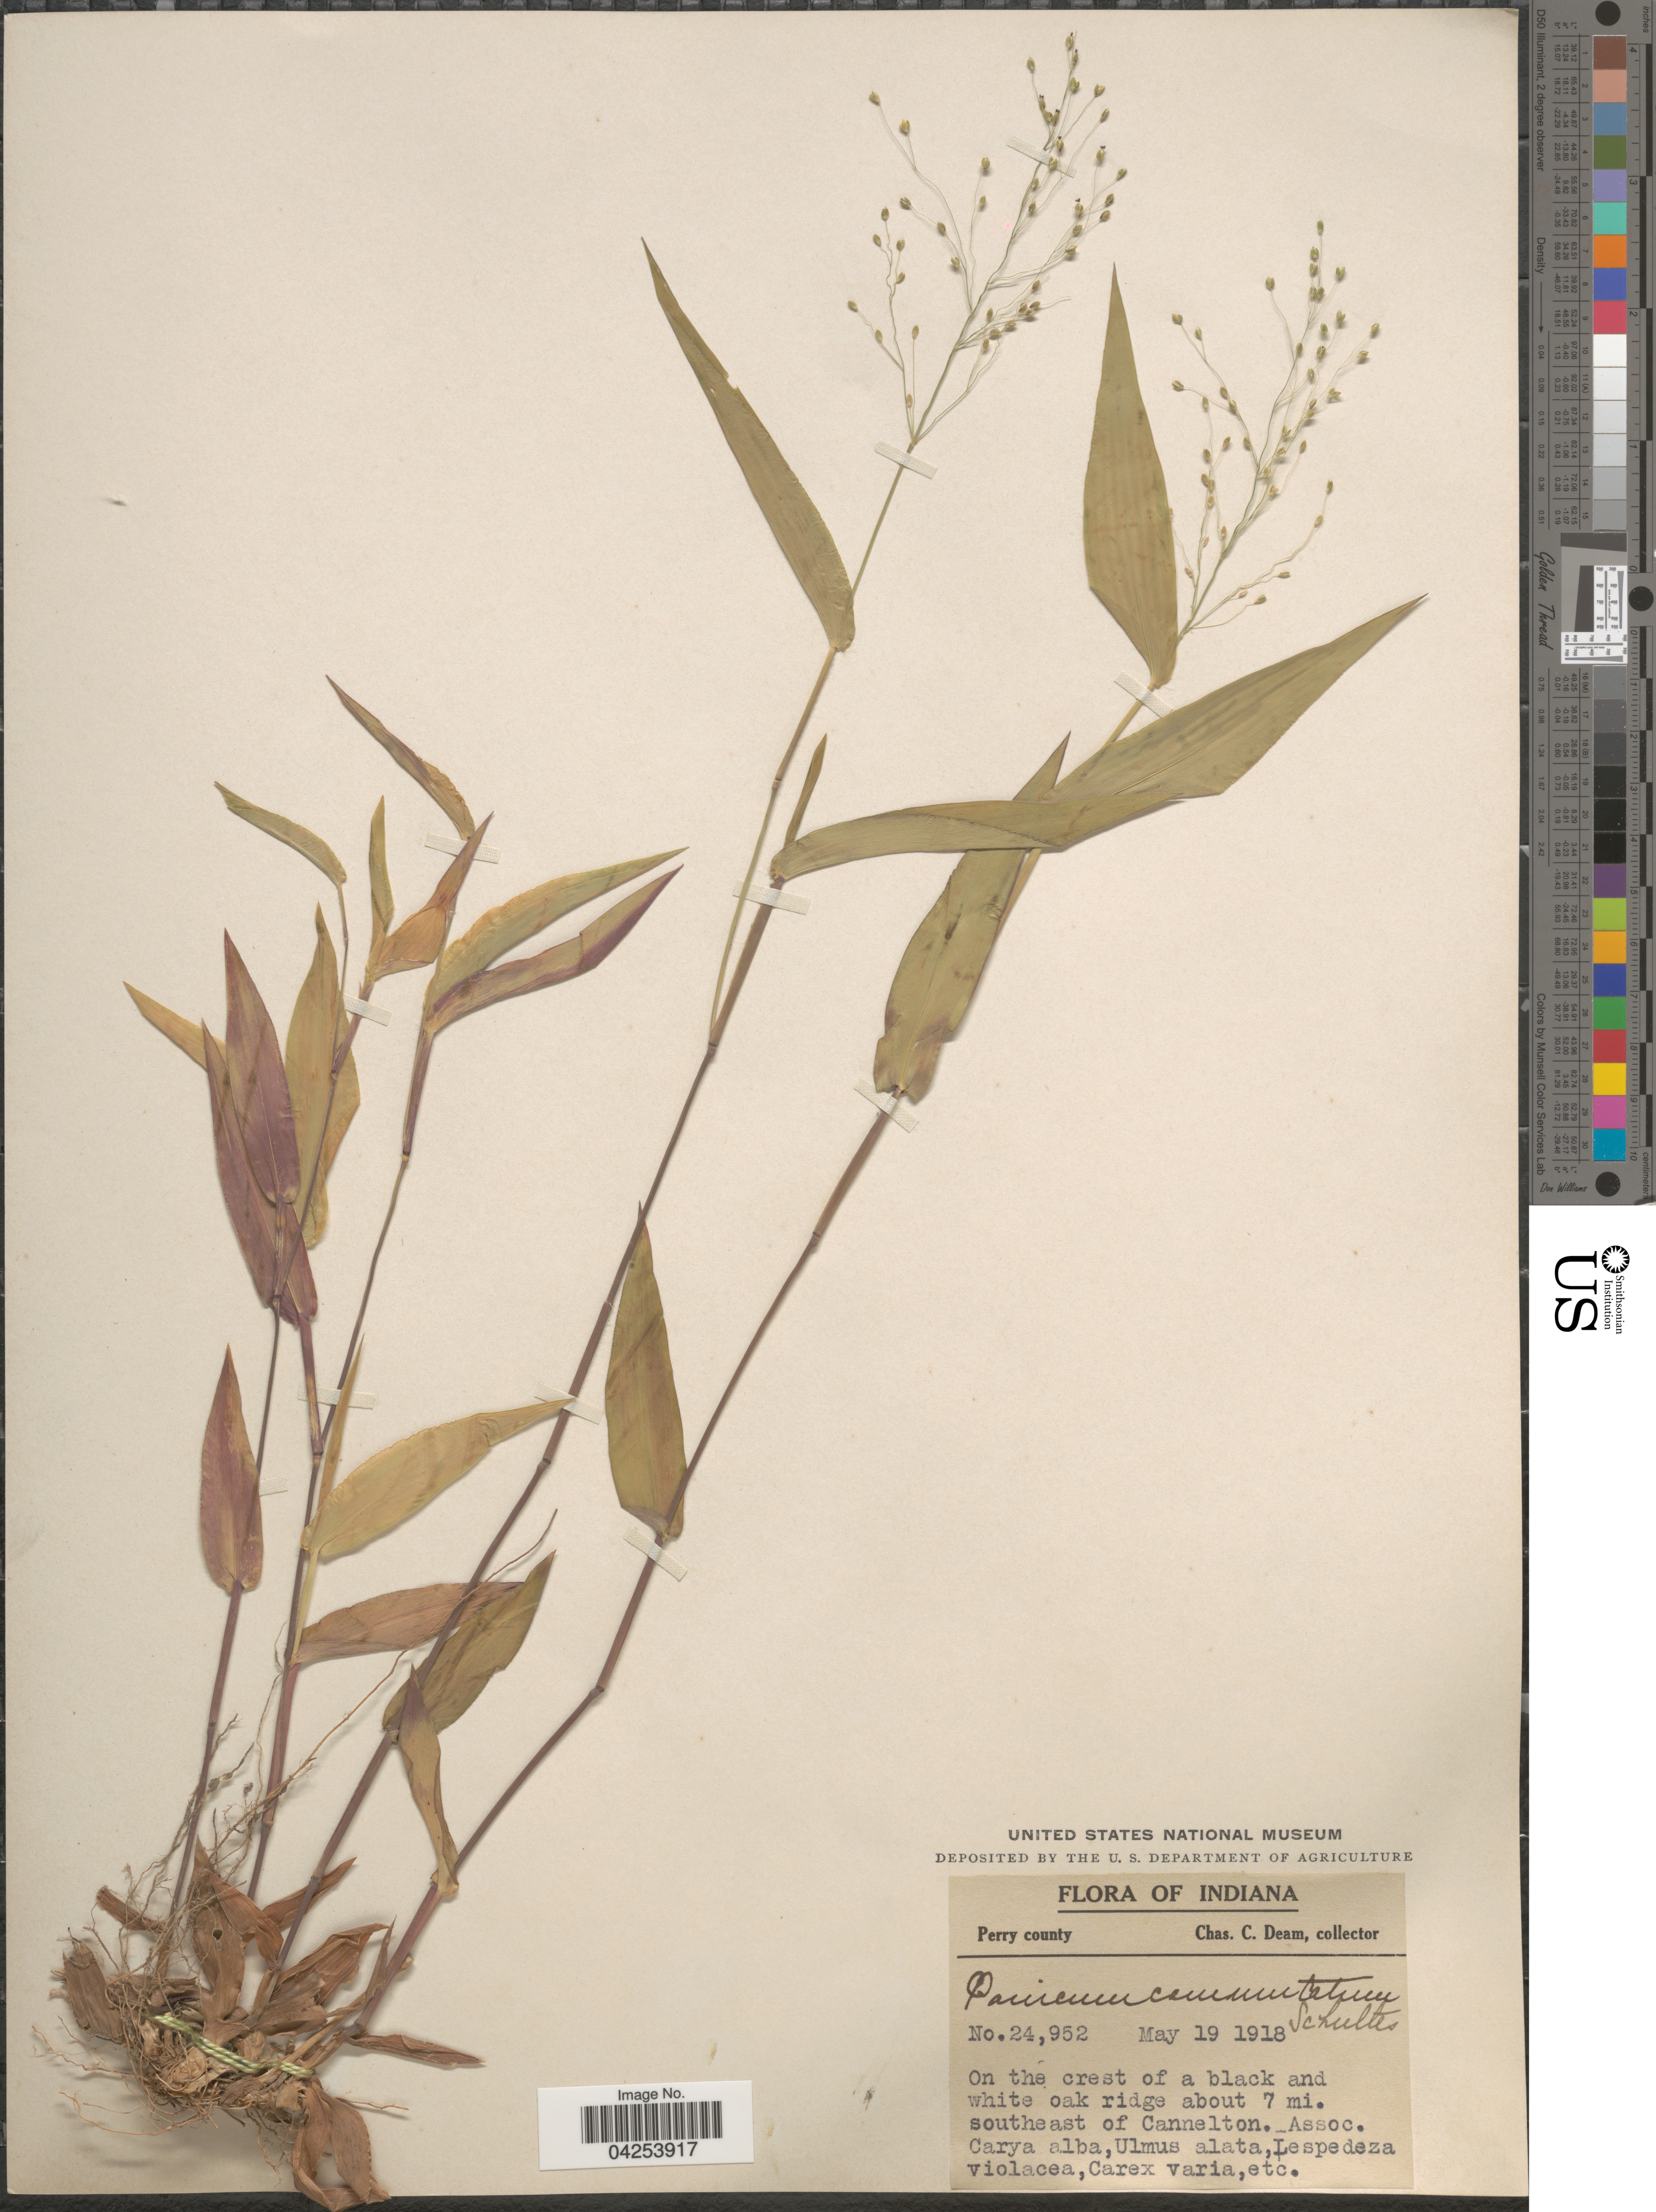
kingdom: Plantae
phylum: Tracheophyta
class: Liliopsida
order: Poales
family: Poaceae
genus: Dichanthelium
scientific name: Dichanthelium commutatum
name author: (Schult.) Gould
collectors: C. C. Deam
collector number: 24952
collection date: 1918-05-19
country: United States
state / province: Indiana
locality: Perry county. On the crest of a black and white oak ridge about 7 mi. southeast of Cannelton.